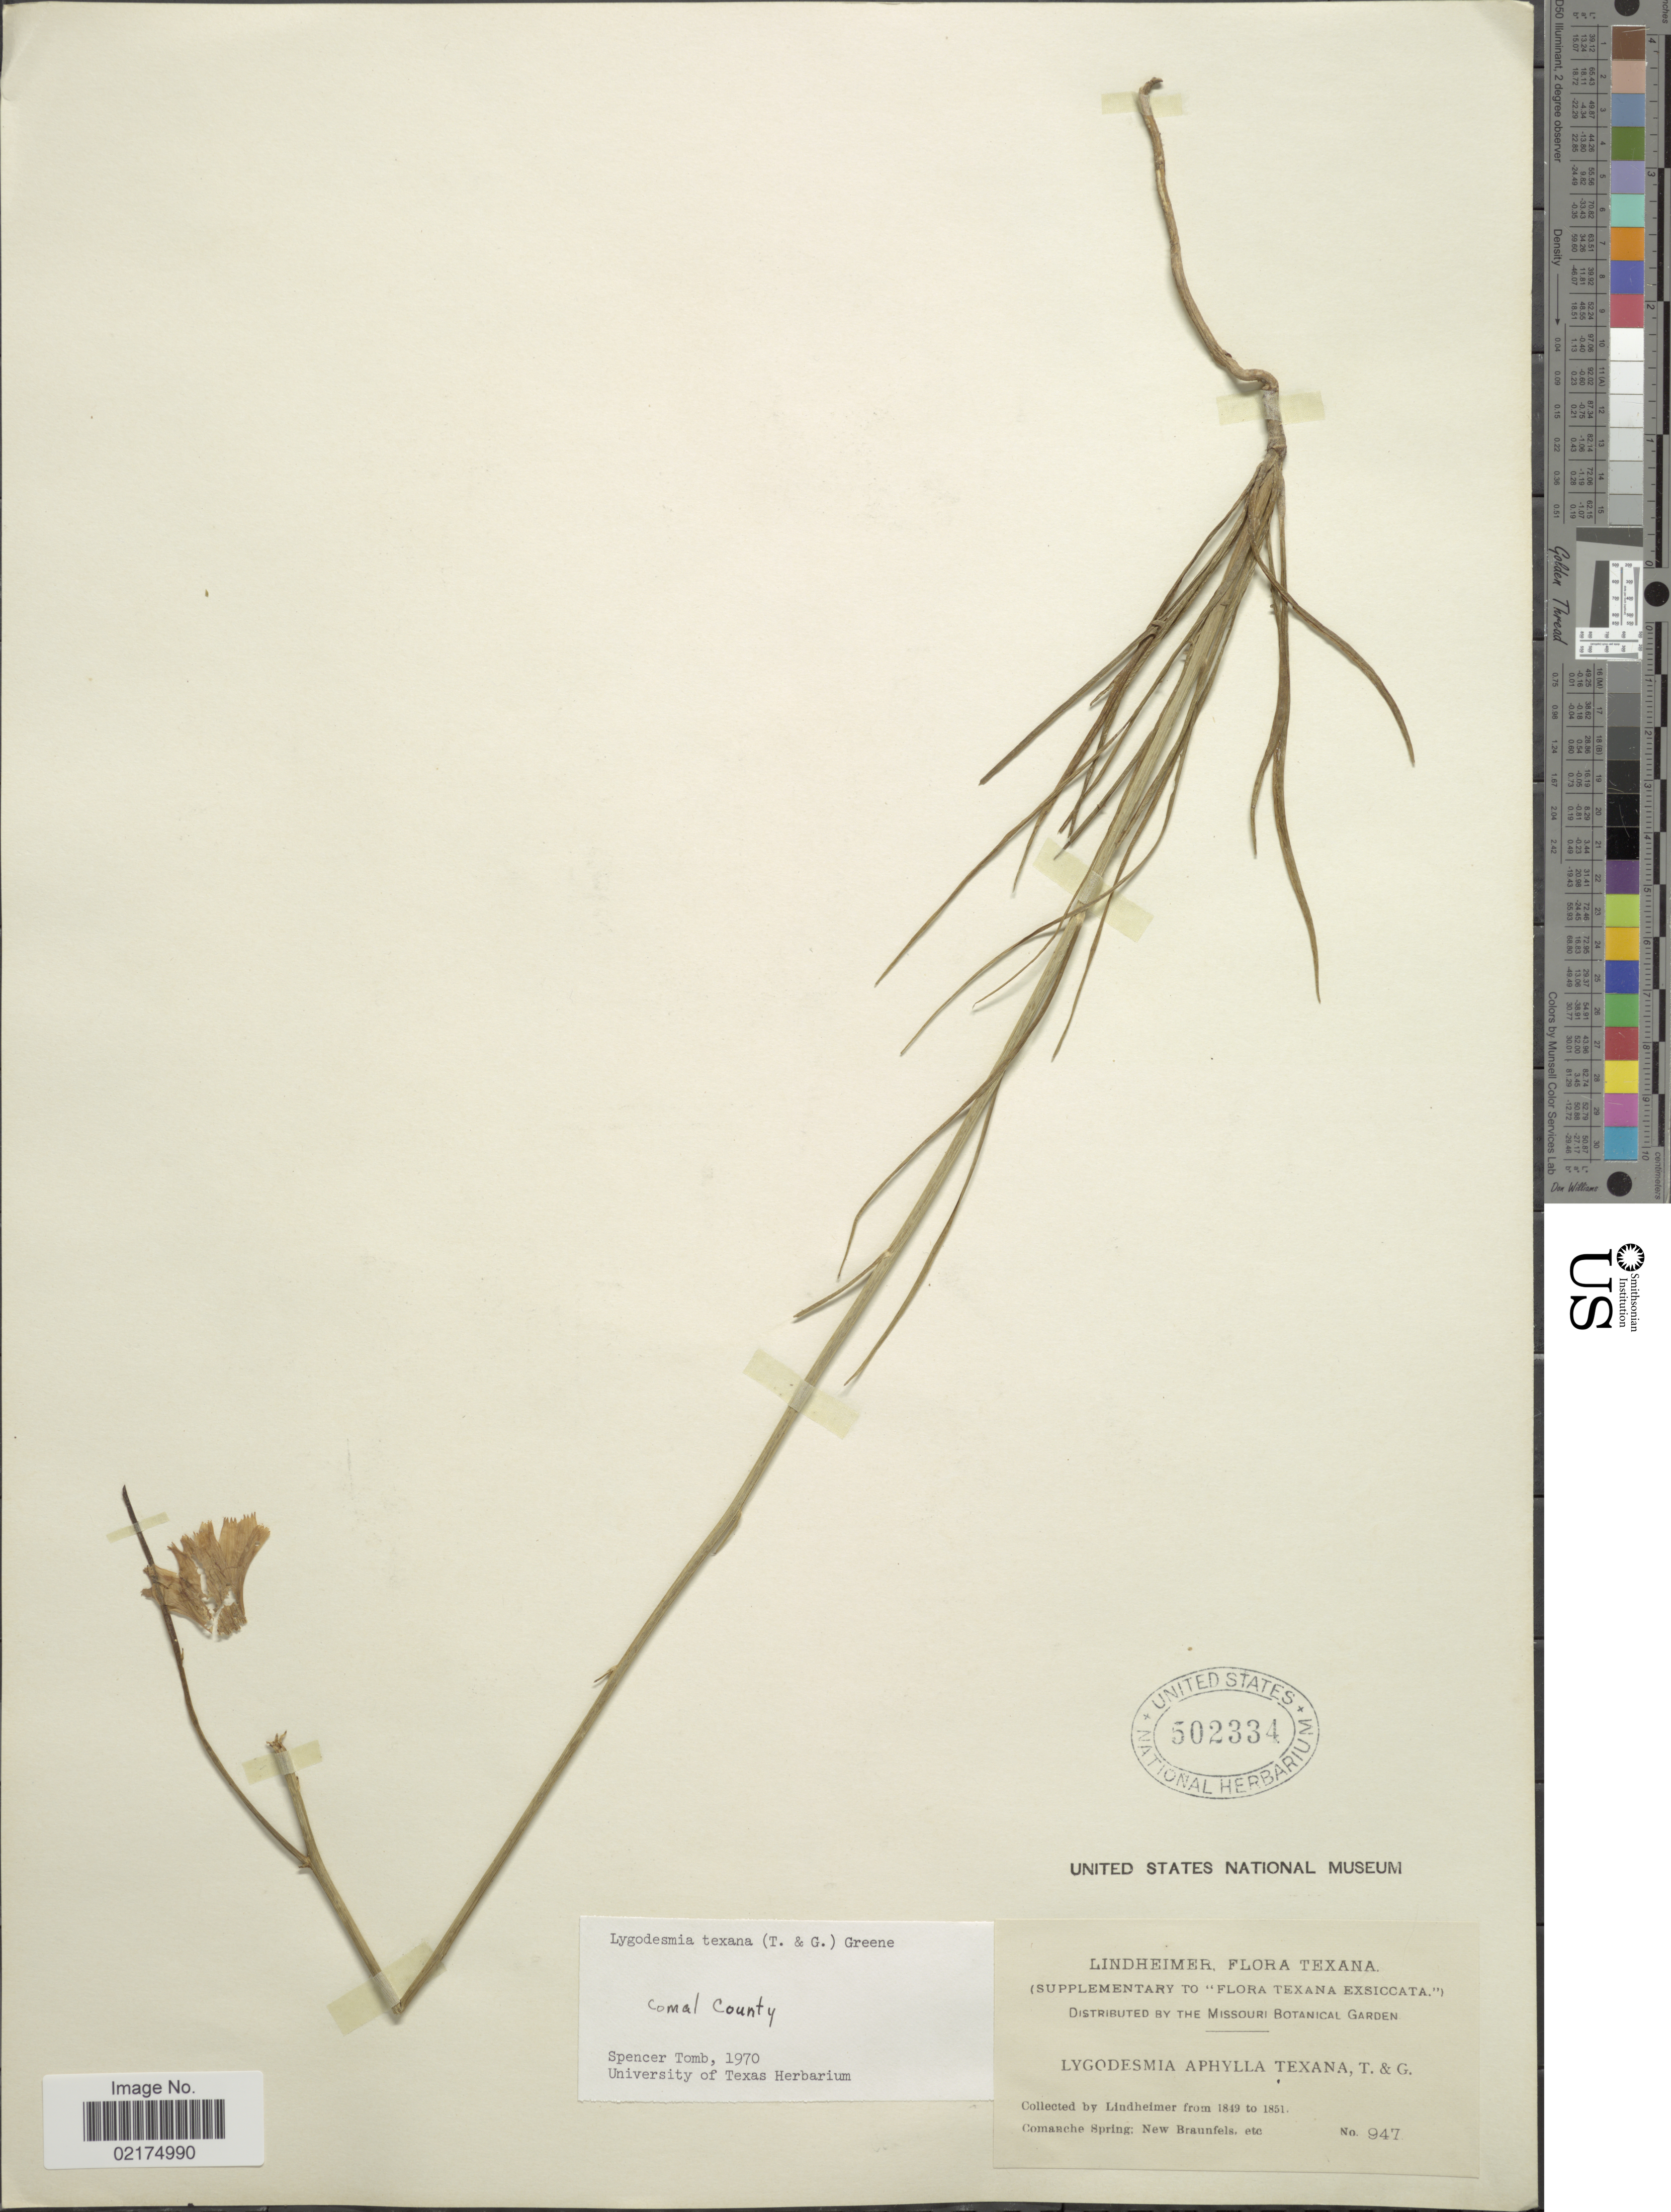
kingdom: Plantae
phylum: Tracheophyta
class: Magnoliopsida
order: Asterales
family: Asteraceae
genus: Lygodesmia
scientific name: Lygodesmia texana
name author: (Torr. & A. Gray) Greene ex Small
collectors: -. Lindheimer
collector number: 947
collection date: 1849/1851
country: United States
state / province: Texas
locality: Comanche Spring: New Braunfels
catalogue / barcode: US 502334